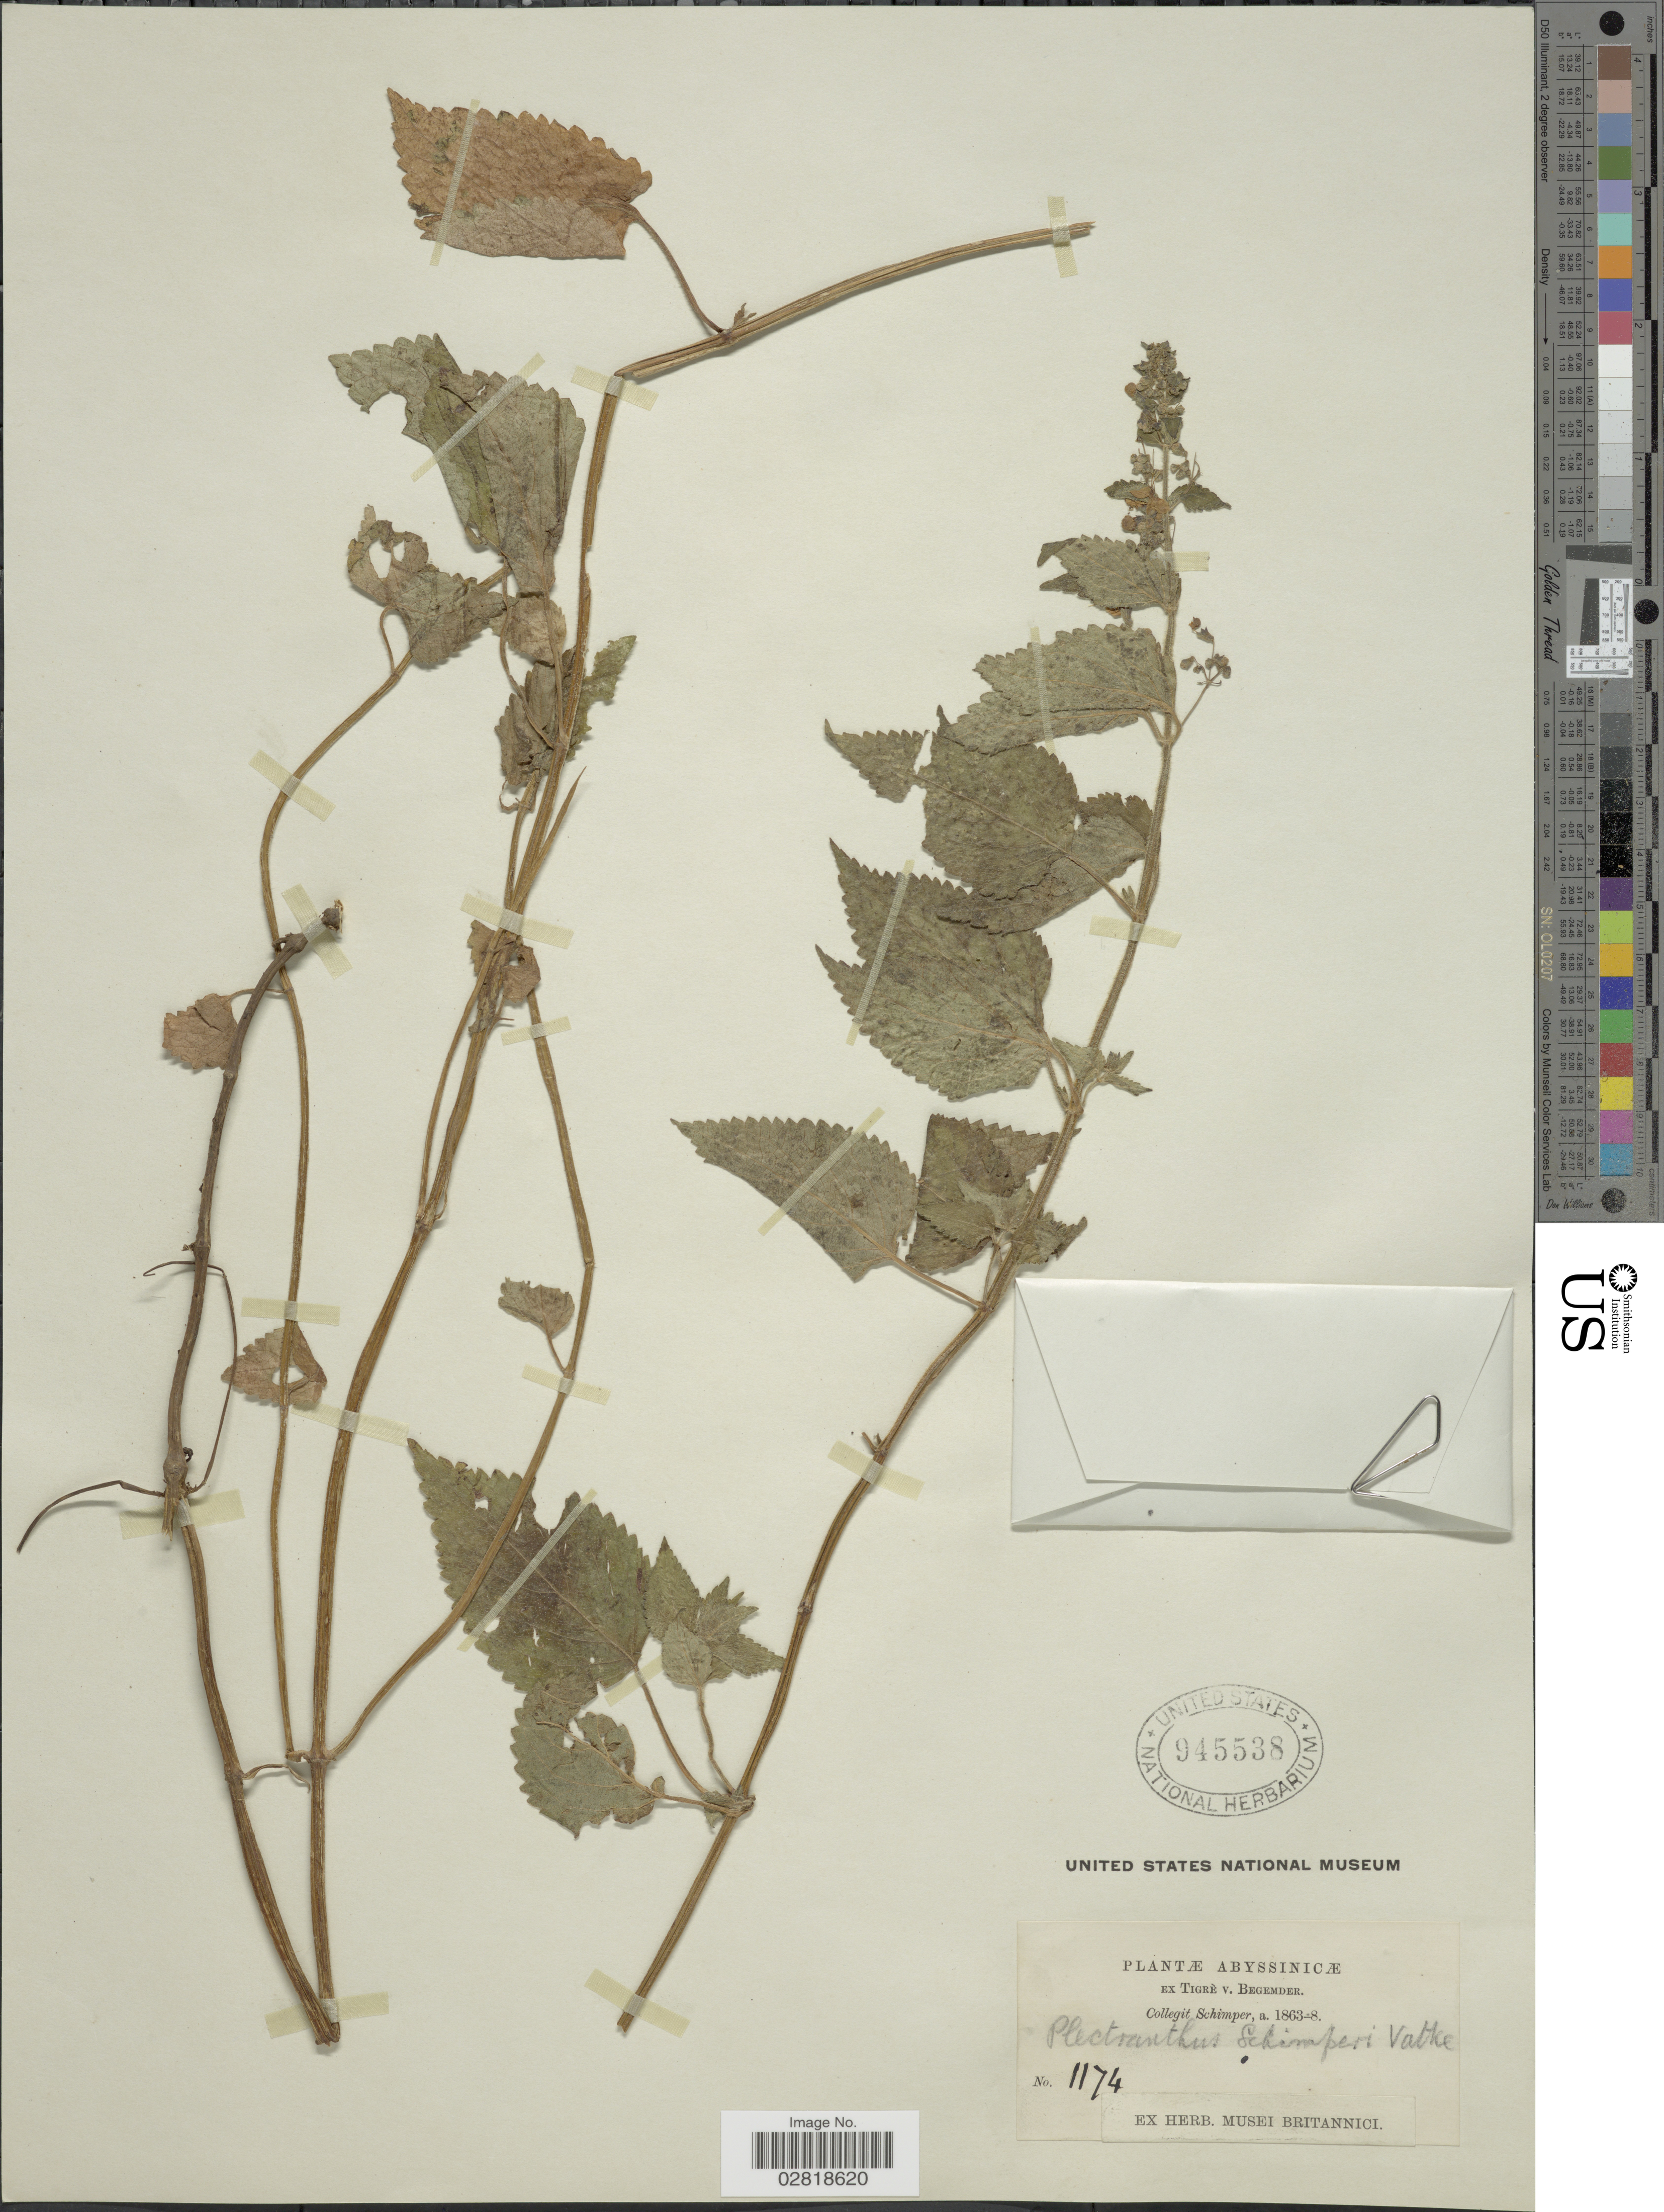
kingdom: Plantae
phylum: Tracheophyta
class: Magnoliopsida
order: Lamiales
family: Lamiaceae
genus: Plectranthus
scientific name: Plectranthus schimperi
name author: Vatke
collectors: -. Schimper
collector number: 1174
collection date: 1863/1868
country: Eritrea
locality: Abyssinicæ. Tigrè v. Begemder.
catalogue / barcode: US 945538